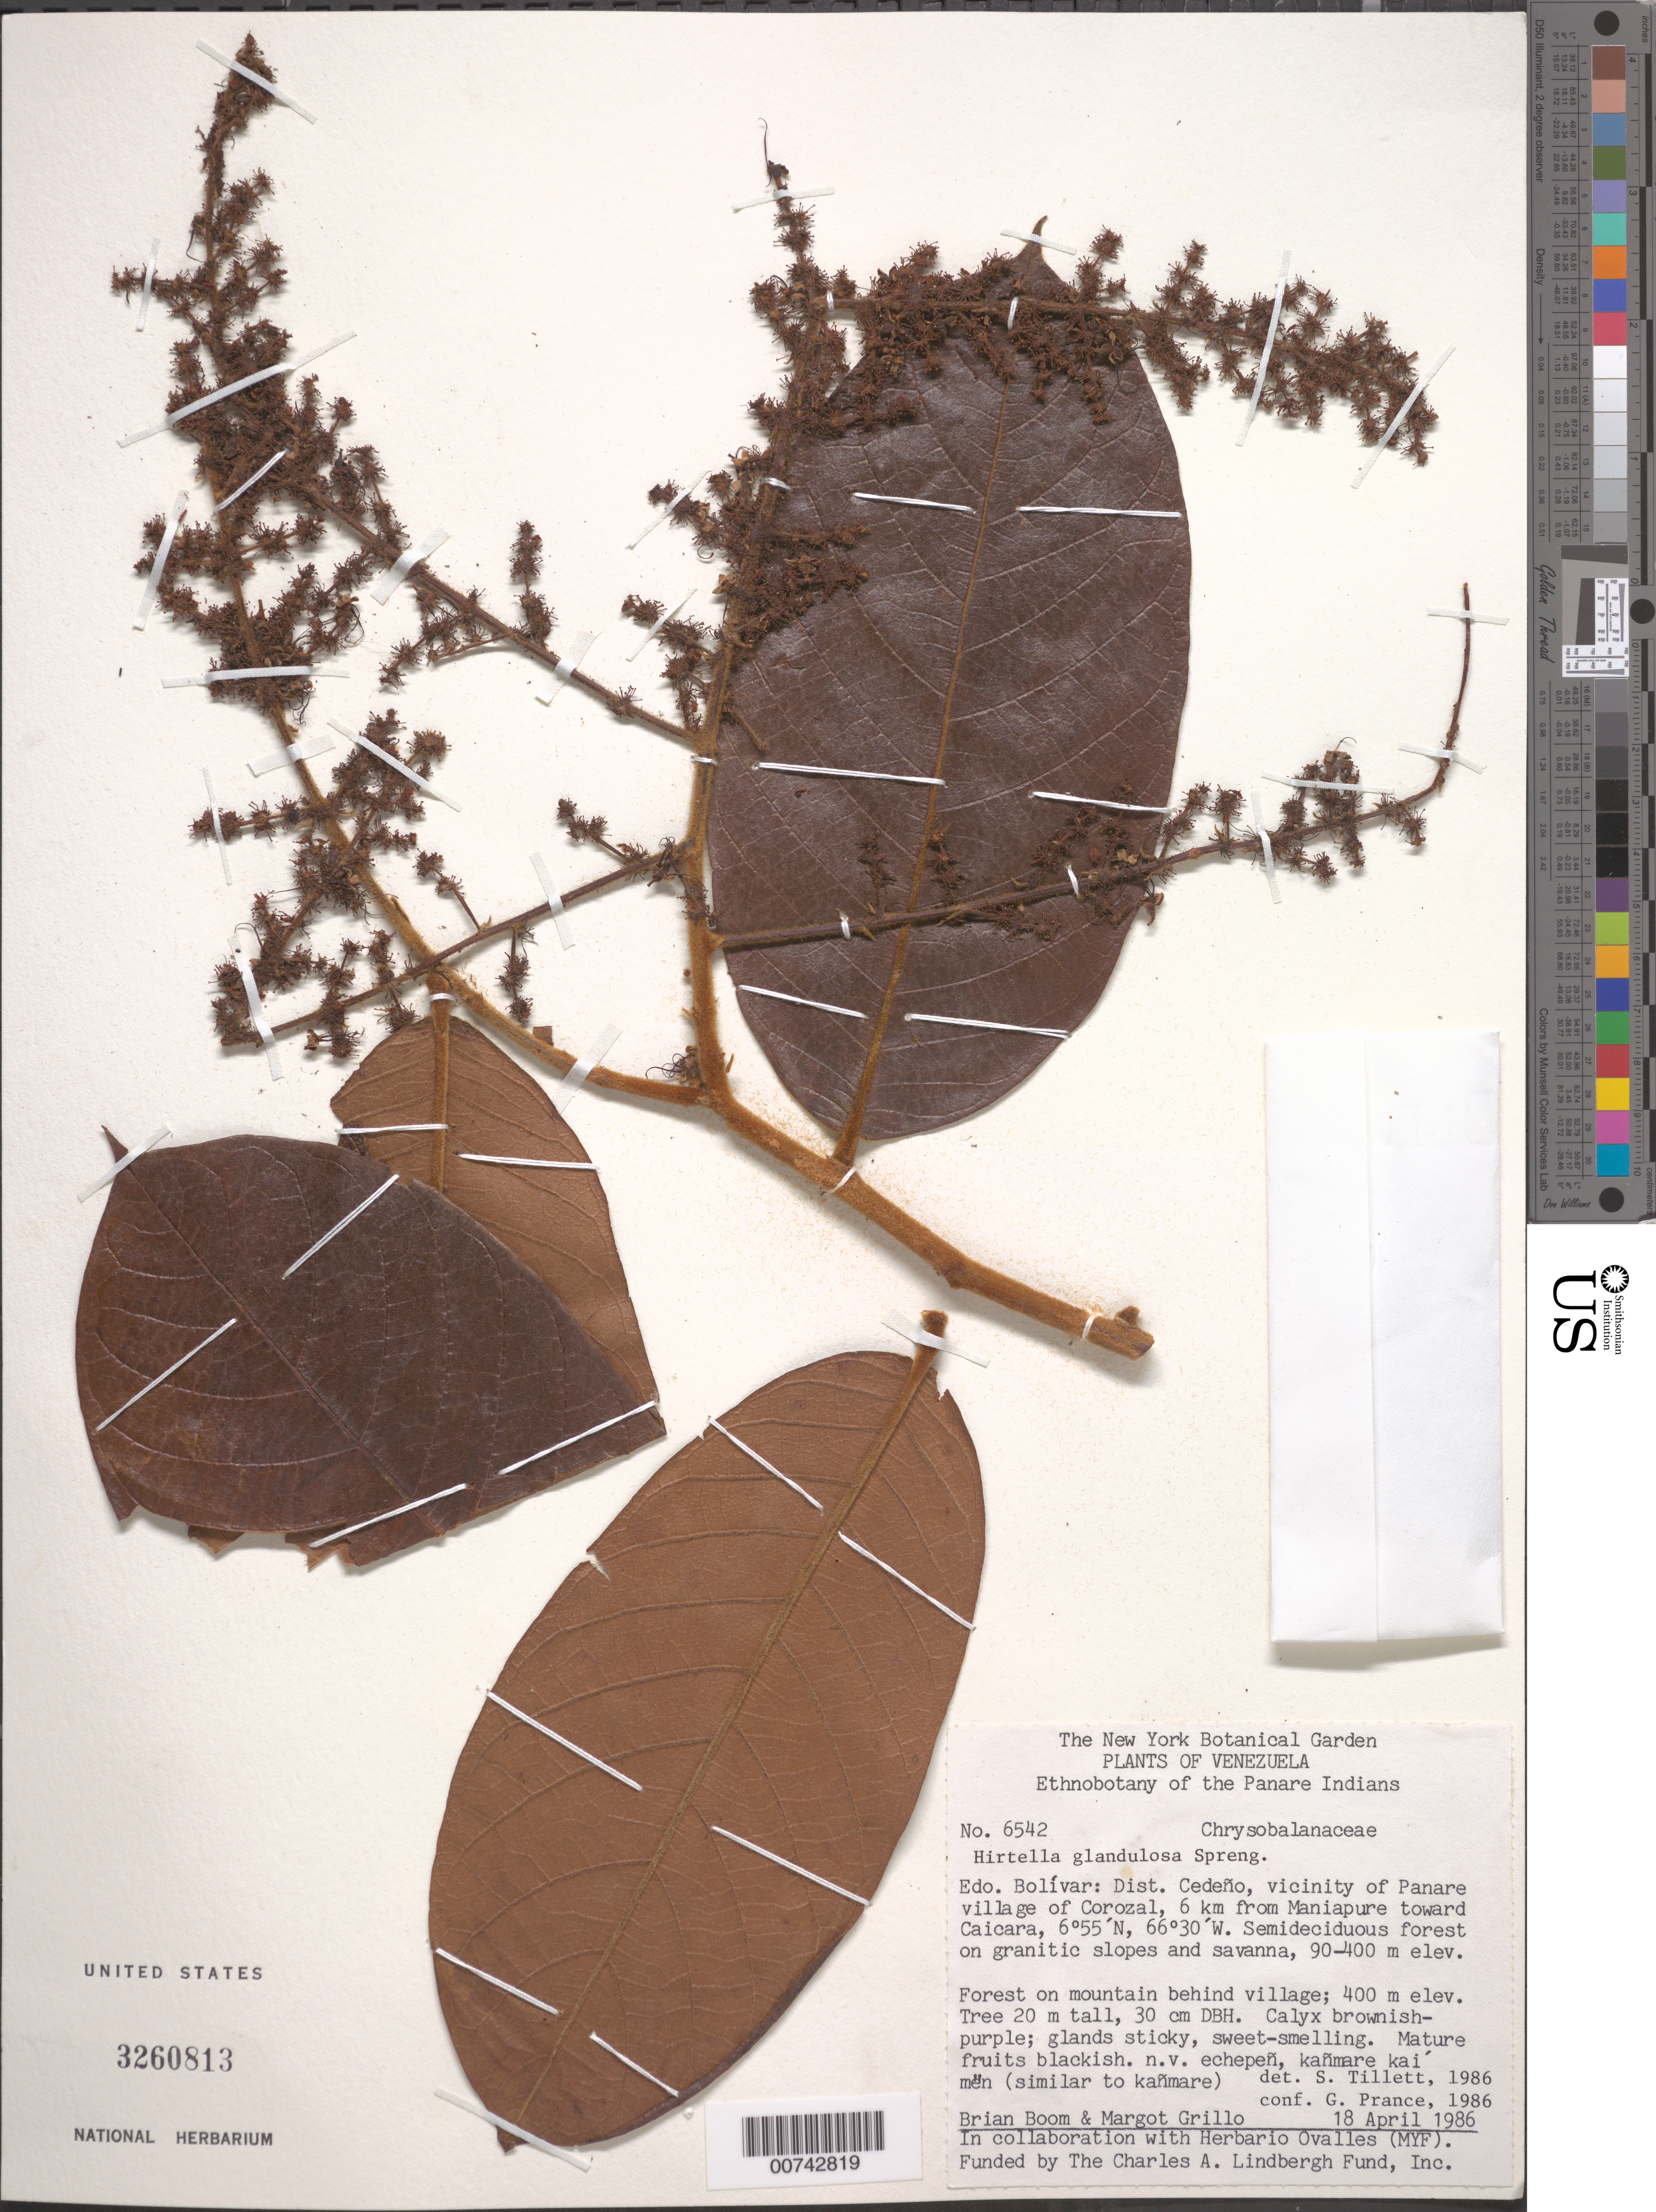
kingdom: Plantae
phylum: Tracheophyta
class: Magnoliopsida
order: Malpighiales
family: Chrysobalanaceae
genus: Hirtella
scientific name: Hirtella glandulosa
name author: Spreng.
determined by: Tillett, S. S.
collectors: B. M. Boom & M. Grillo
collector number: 6542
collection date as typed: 18-Apr-86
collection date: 1986-04-18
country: Venezuela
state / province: Bolívar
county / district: Cedeño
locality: Panare village of Corozal, vic., 6 km from Maniapure toward Caicara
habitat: Semideciduous forest on granitic slopes and savanna; forest on mountain behind village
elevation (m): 400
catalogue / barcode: US 3260813